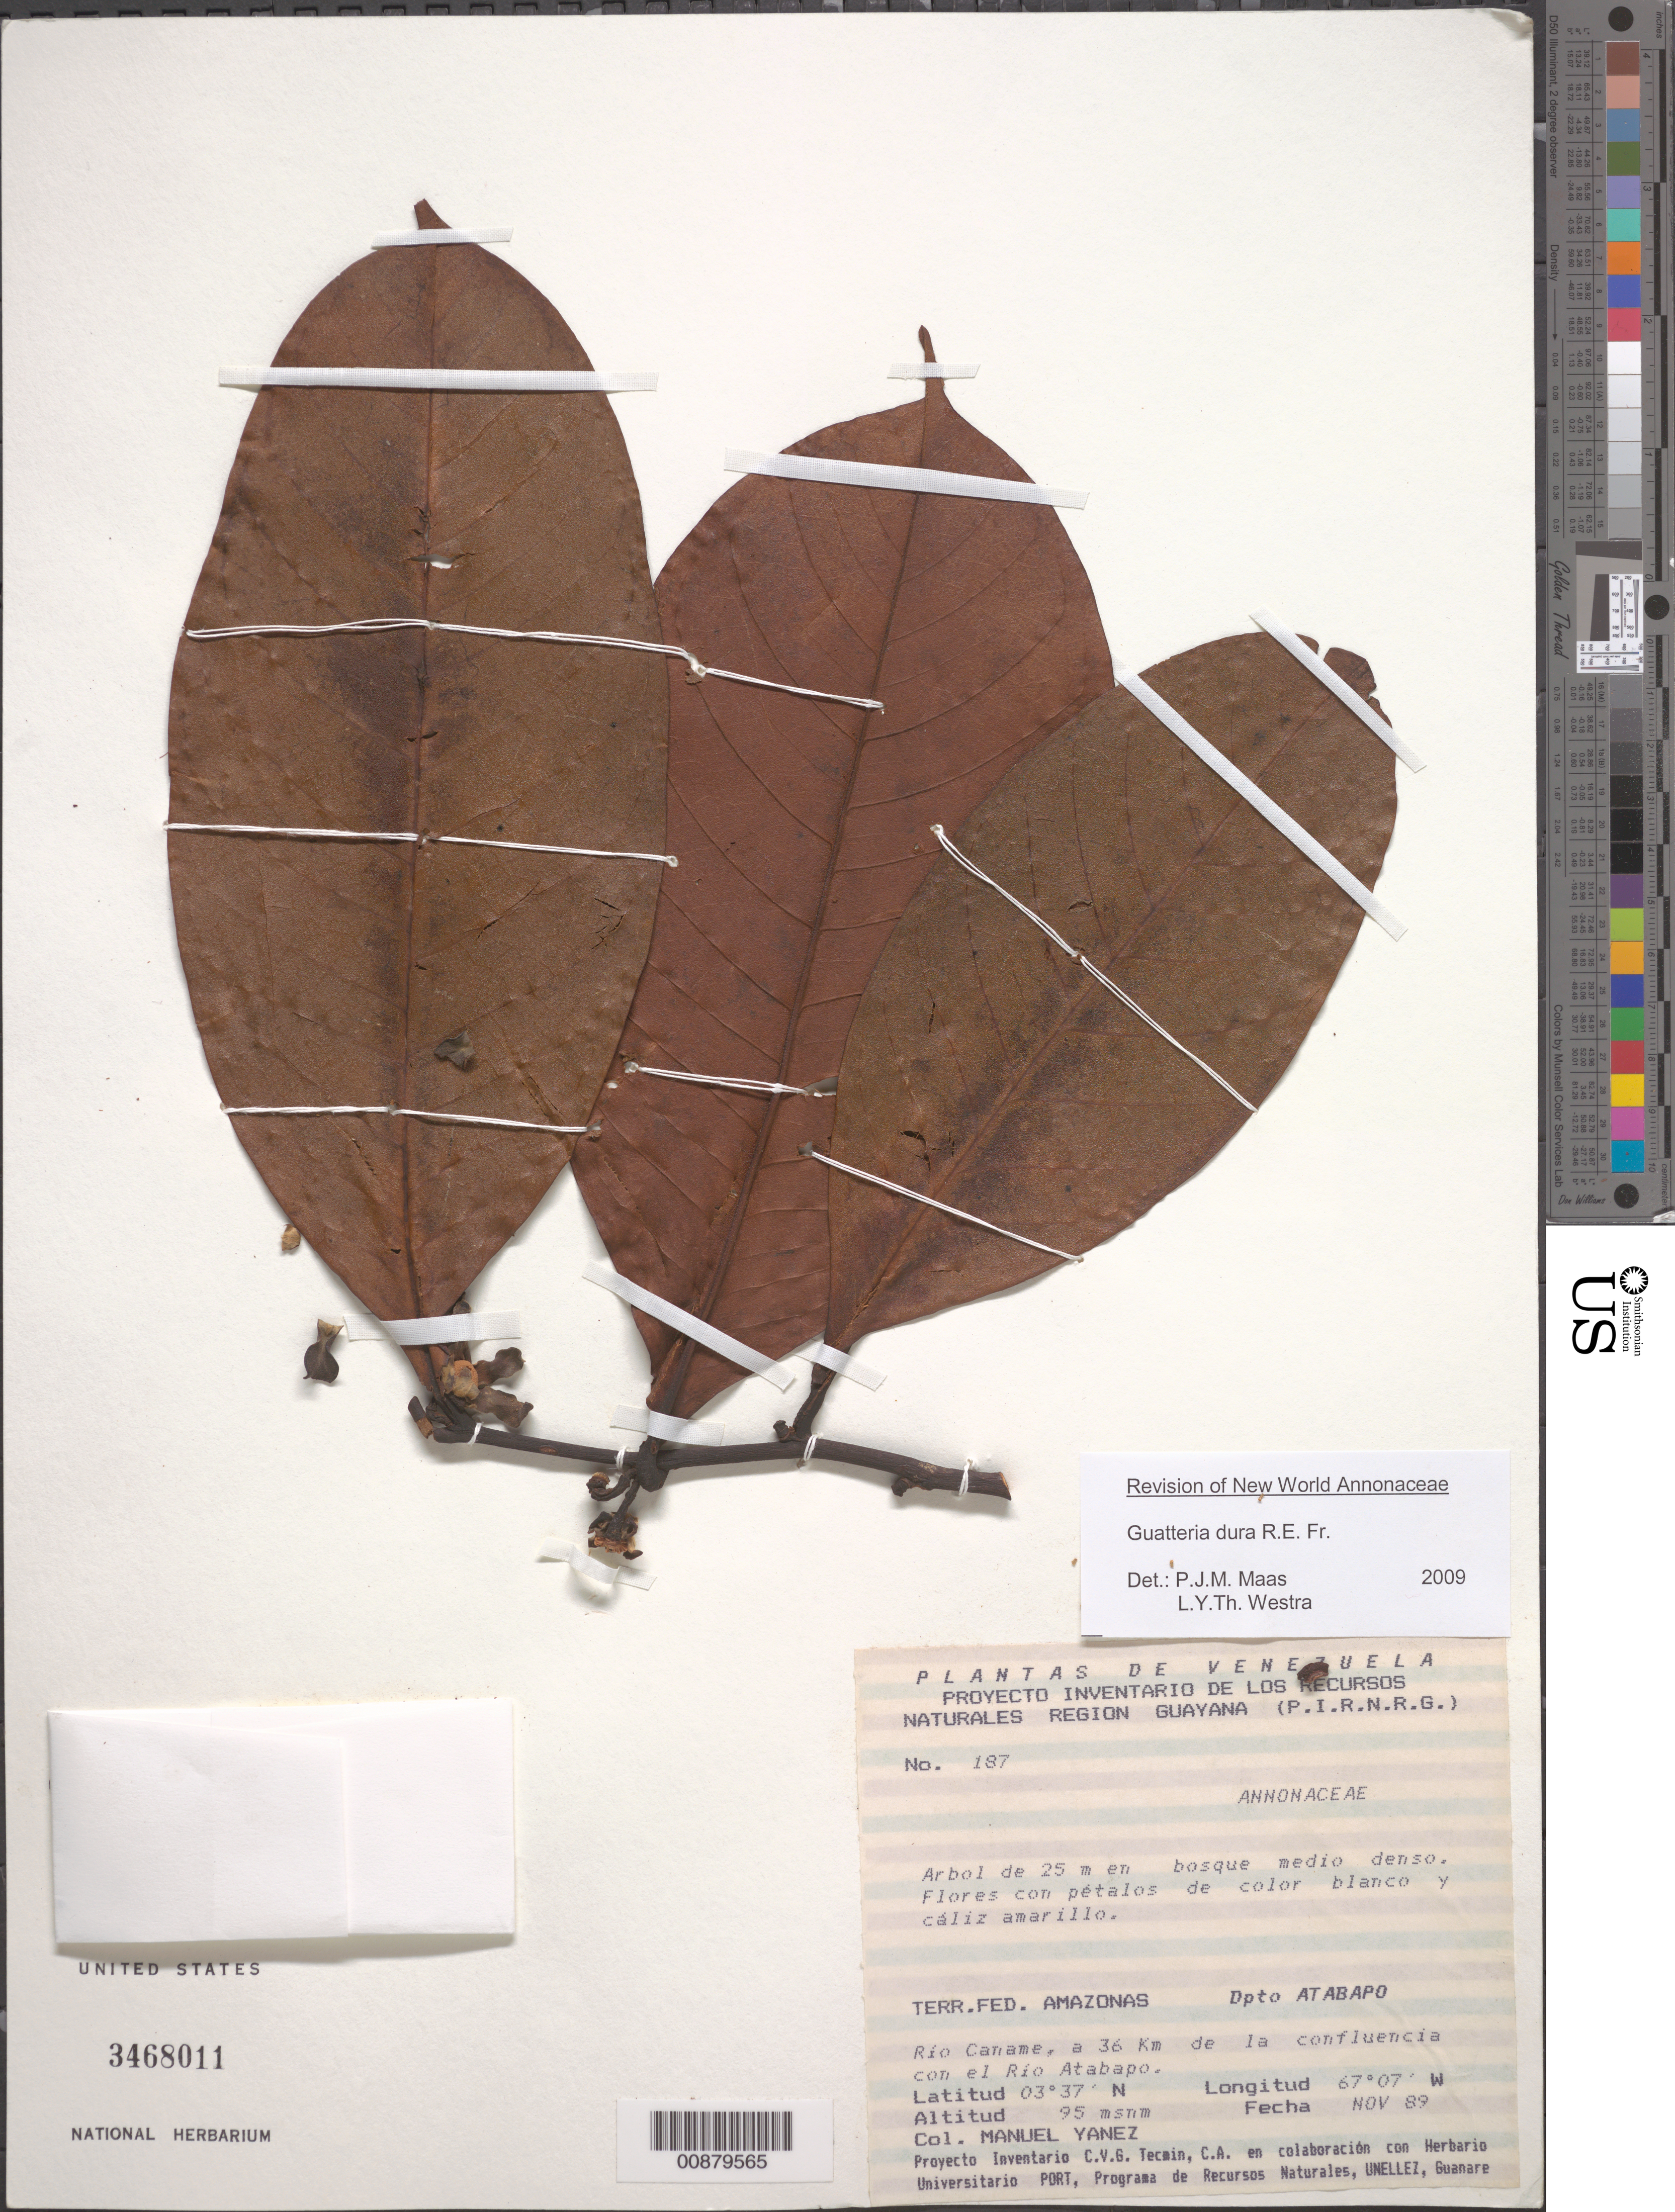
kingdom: Plantae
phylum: Tracheophyta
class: Magnoliopsida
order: Magnoliales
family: Annonaceae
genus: Guatteria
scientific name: Guatteria dura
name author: R.E. Fr.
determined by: Maas, P. J.; Westra, L. Y.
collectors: M. Yanez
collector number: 187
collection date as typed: Nov-89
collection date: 1989-11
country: Venezuela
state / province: Amazonas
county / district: Atabapo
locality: Río Caname, a 36 km de la confluencia con el río Atabapo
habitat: Bosque medio denso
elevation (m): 95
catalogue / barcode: US 3468011